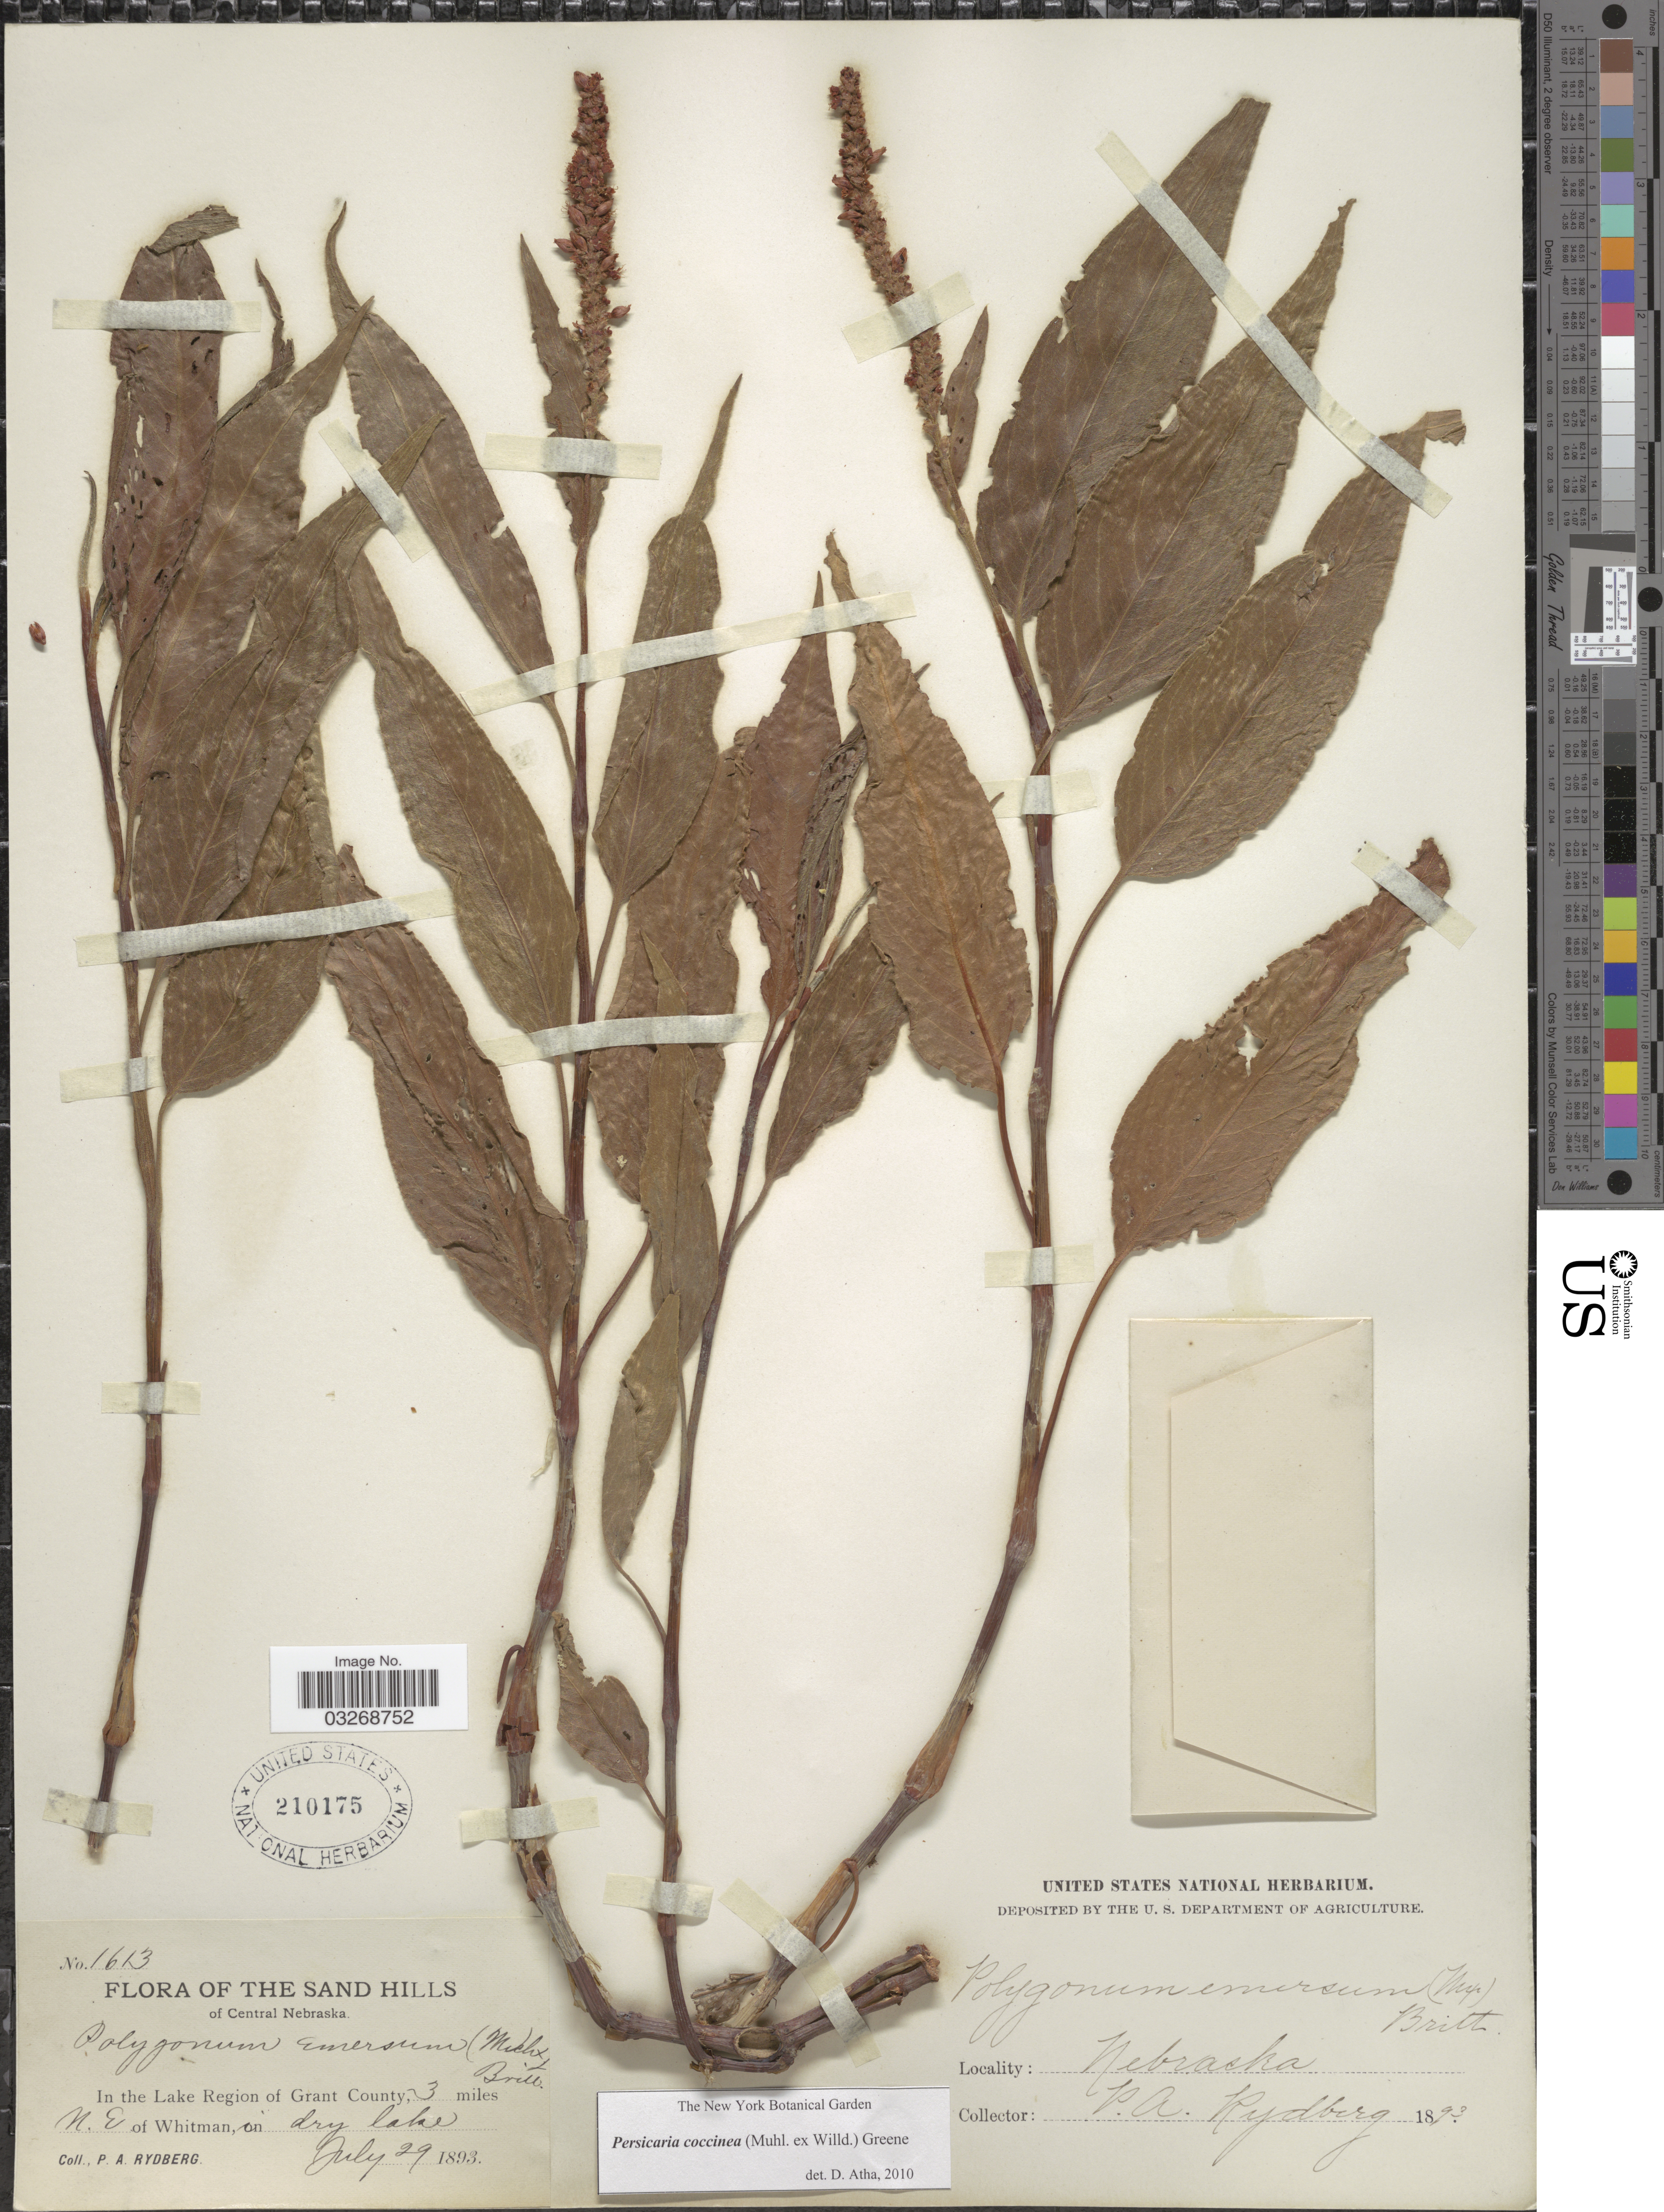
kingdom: Plantae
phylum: Tracheophyta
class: Magnoliopsida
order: Caryophyllales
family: Polygonaceae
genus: Persicaria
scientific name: Persicaria coccinea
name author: (Muhl. ex Willd.) Greene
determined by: Atha, D. E.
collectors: P. A. Rydberg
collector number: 1613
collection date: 1893-07-29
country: United States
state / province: Nebraska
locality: Sand Hills of Central Nebraska. In the Lake Region of Grant County, 3 miles N. E of Whitman, on dry lake.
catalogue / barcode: US 210175